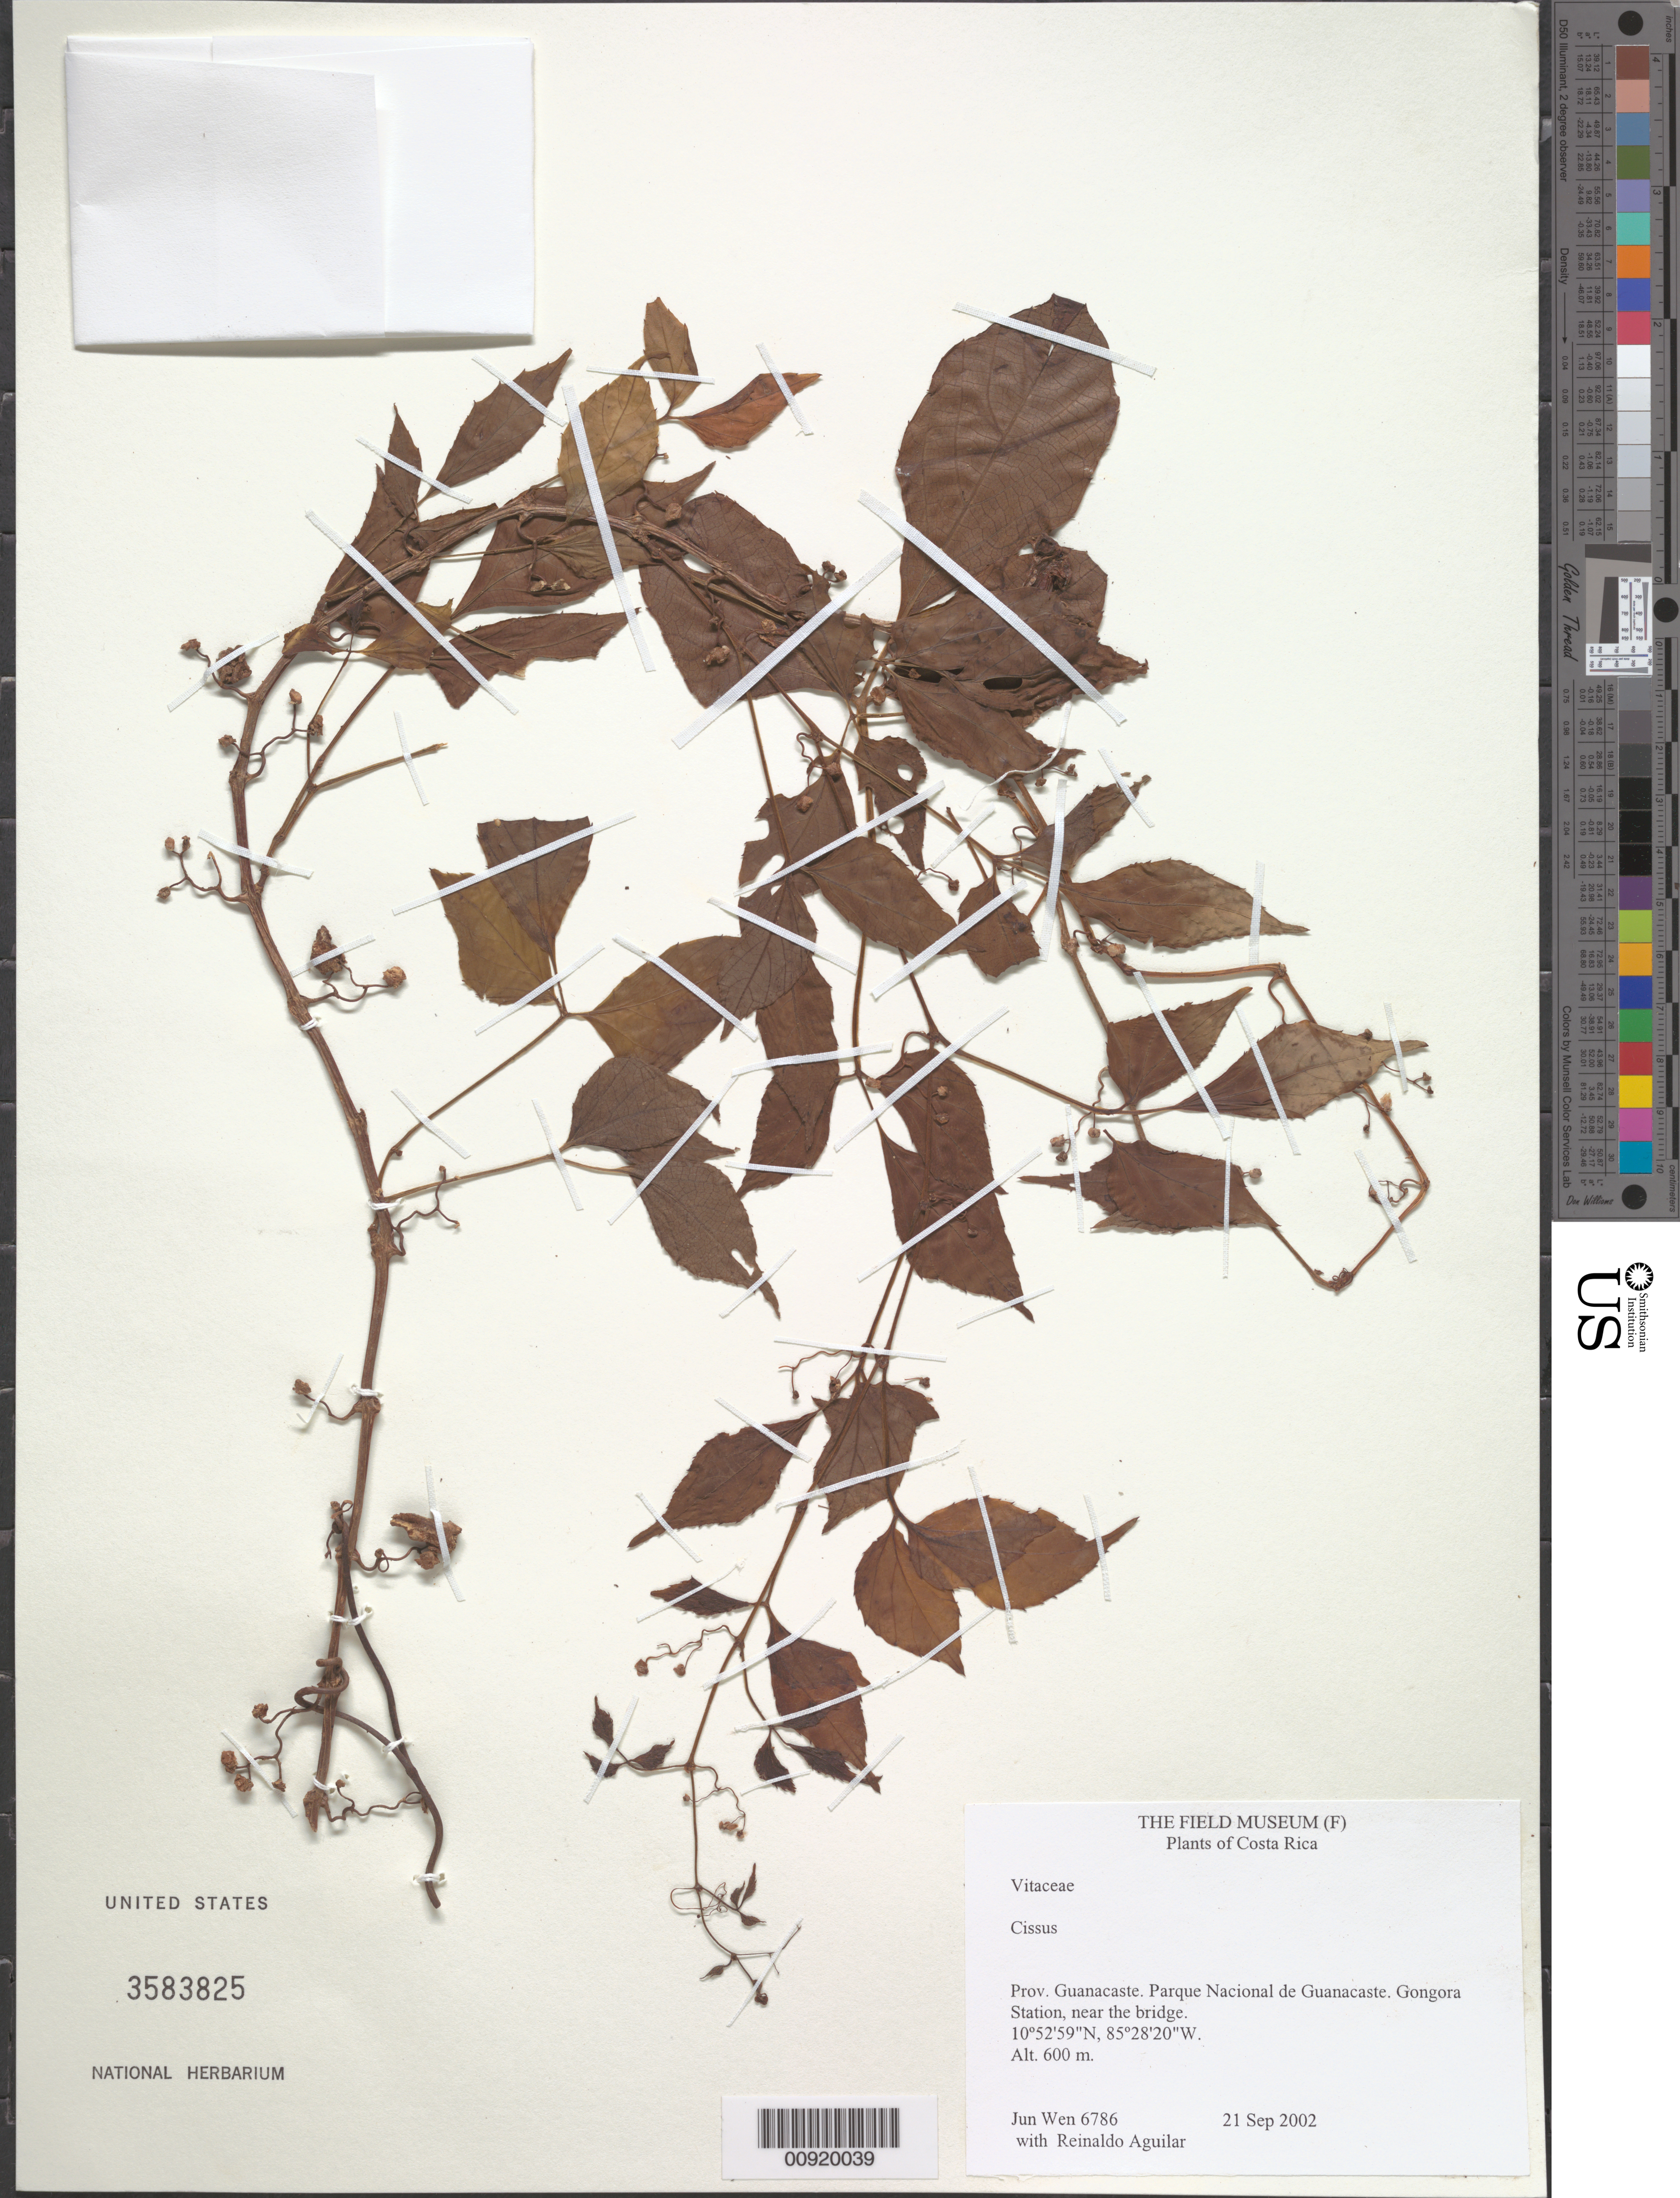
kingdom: Plantae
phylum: Tracheophyta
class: Magnoliopsida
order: Vitales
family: Vitaceae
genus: Cissus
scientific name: Cissus sp.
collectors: J. Wen & R. Aguilar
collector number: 6786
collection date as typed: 21 Sep 2002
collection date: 2002-09-21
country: Costa Rica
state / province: Guanacaste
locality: Parque Nacional de Guanacaste. Gongora Station, near the bridge.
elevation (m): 600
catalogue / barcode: US 3583825